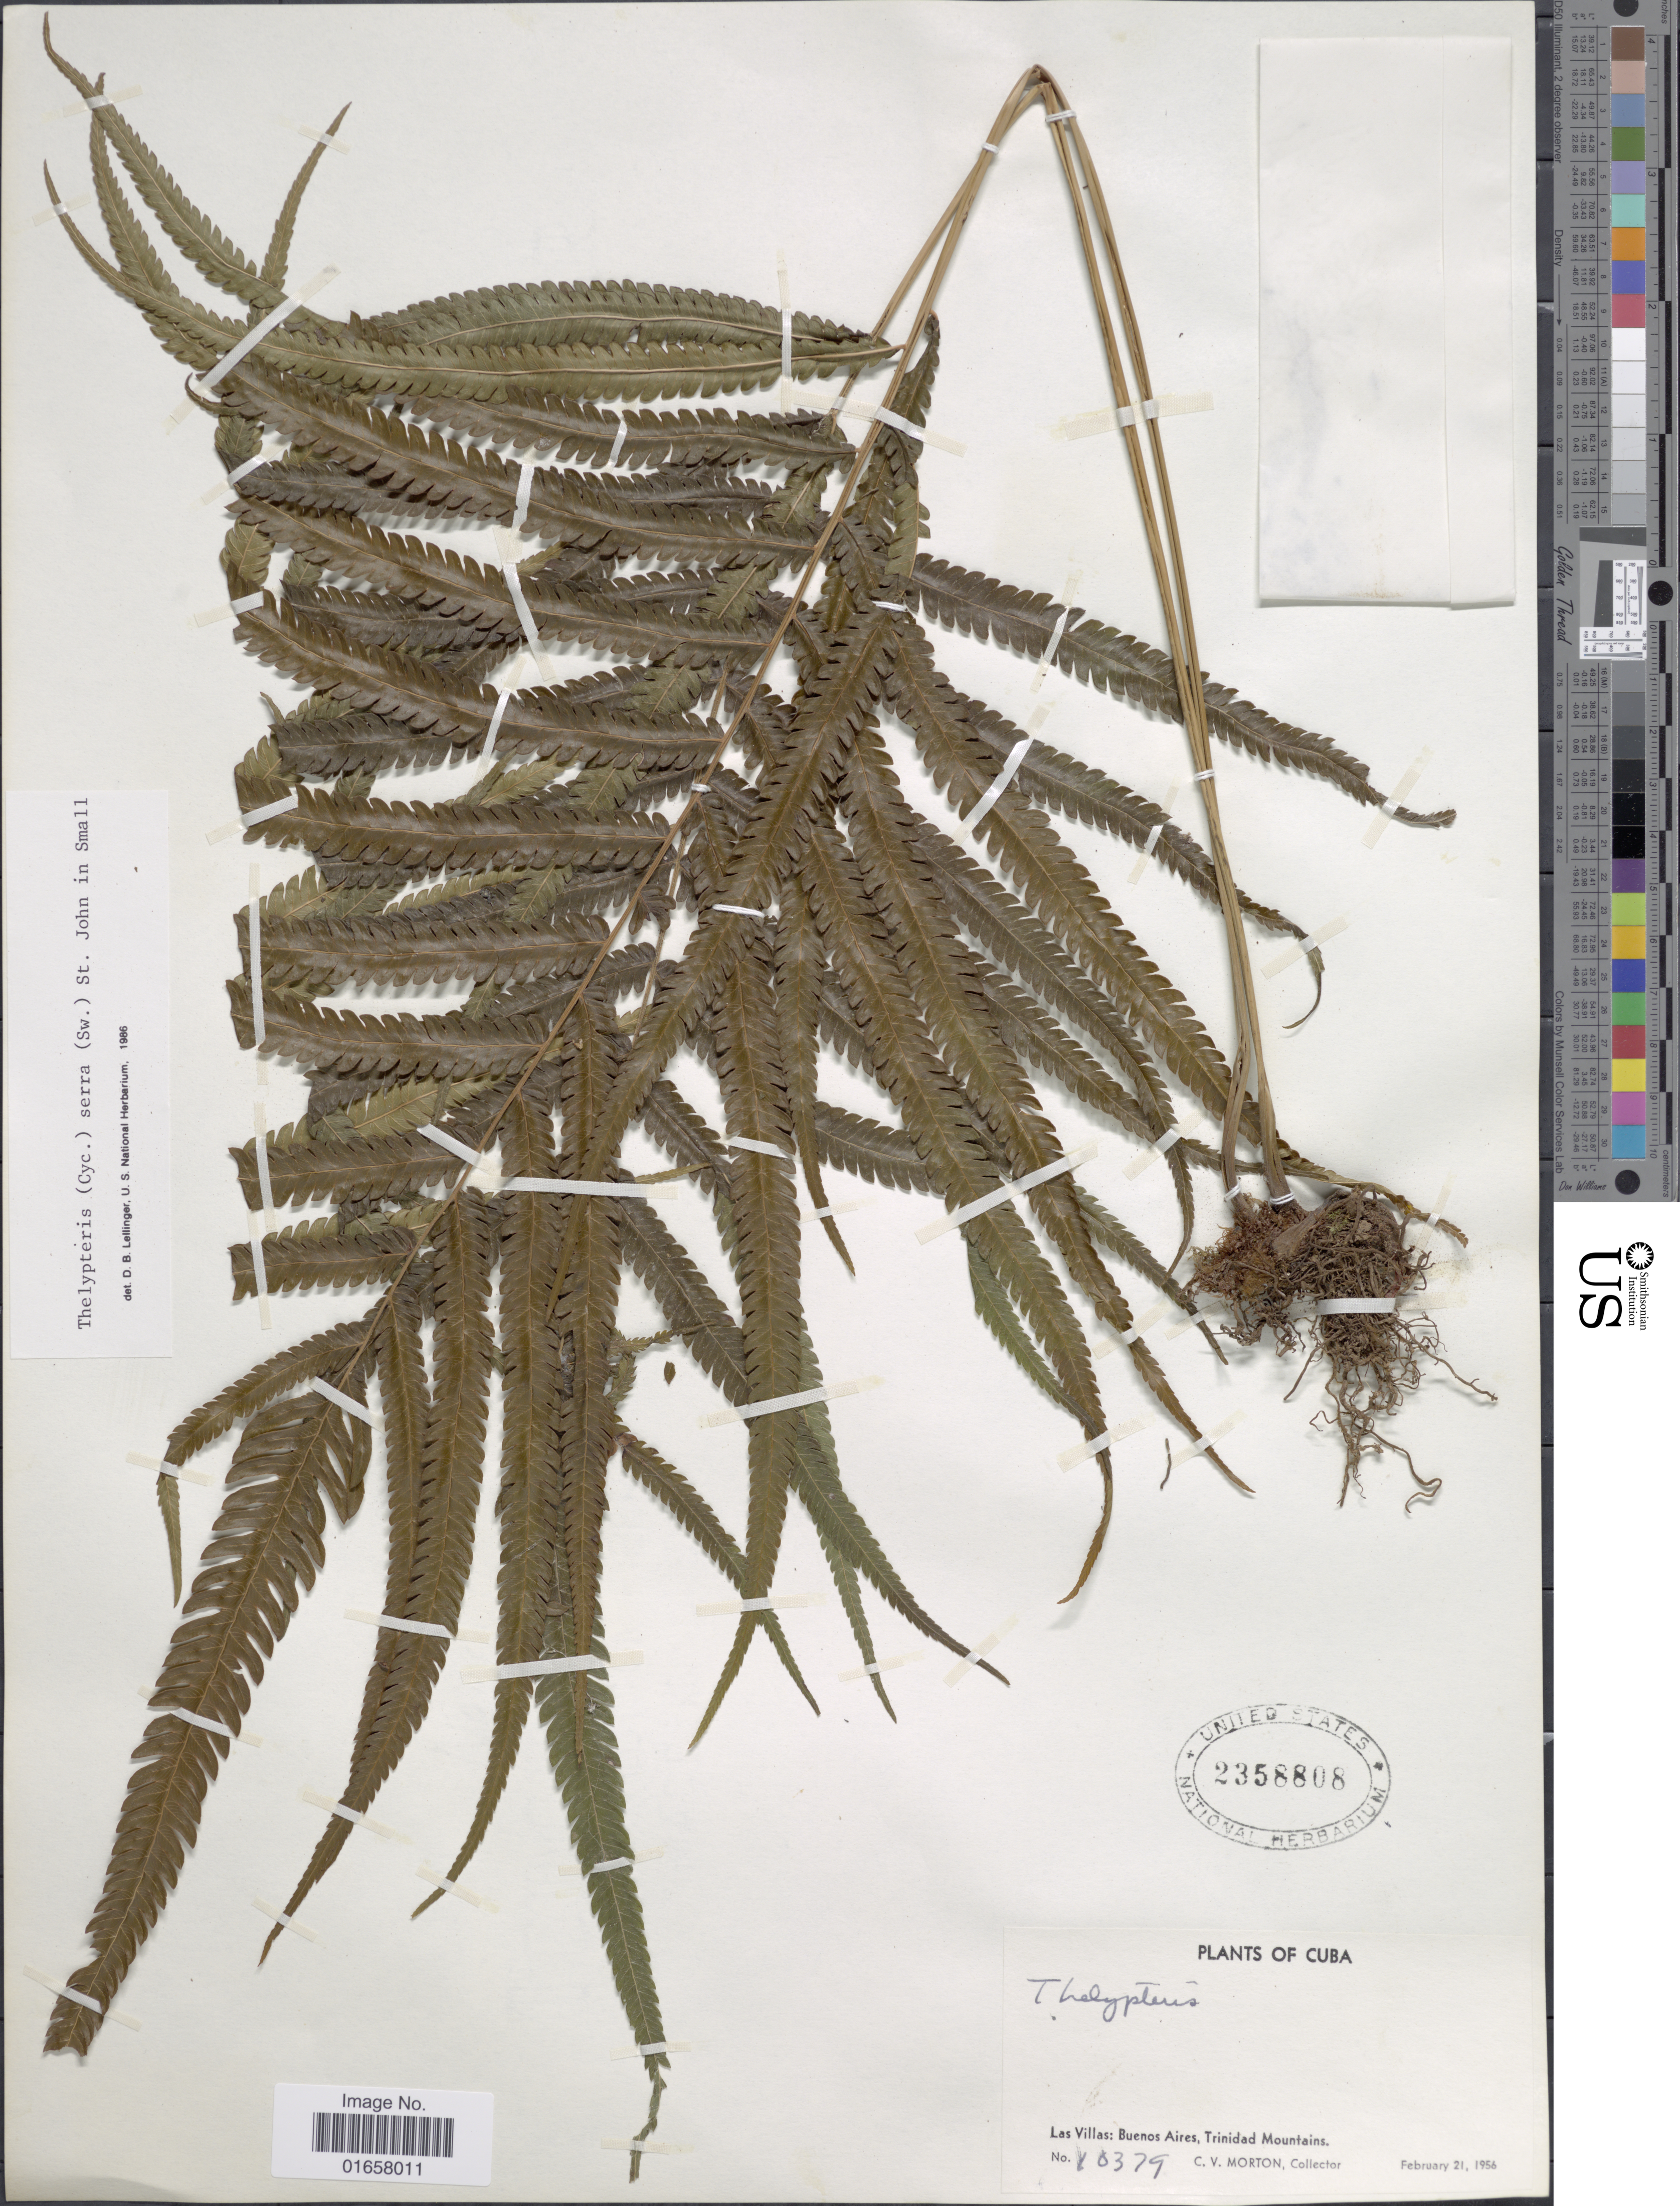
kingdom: Plantae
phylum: Tracheophyta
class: Polypodiopsida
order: Polypodiales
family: Thelypteridaceae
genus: Christella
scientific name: Christella serra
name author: (Sw.) Holttum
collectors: C. V. Morton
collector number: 10379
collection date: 1956-02-21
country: Cuba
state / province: Las Villas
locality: Cuba, Las Villas: Buenos Aires, Trinidad Mountains.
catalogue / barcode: US 2358808